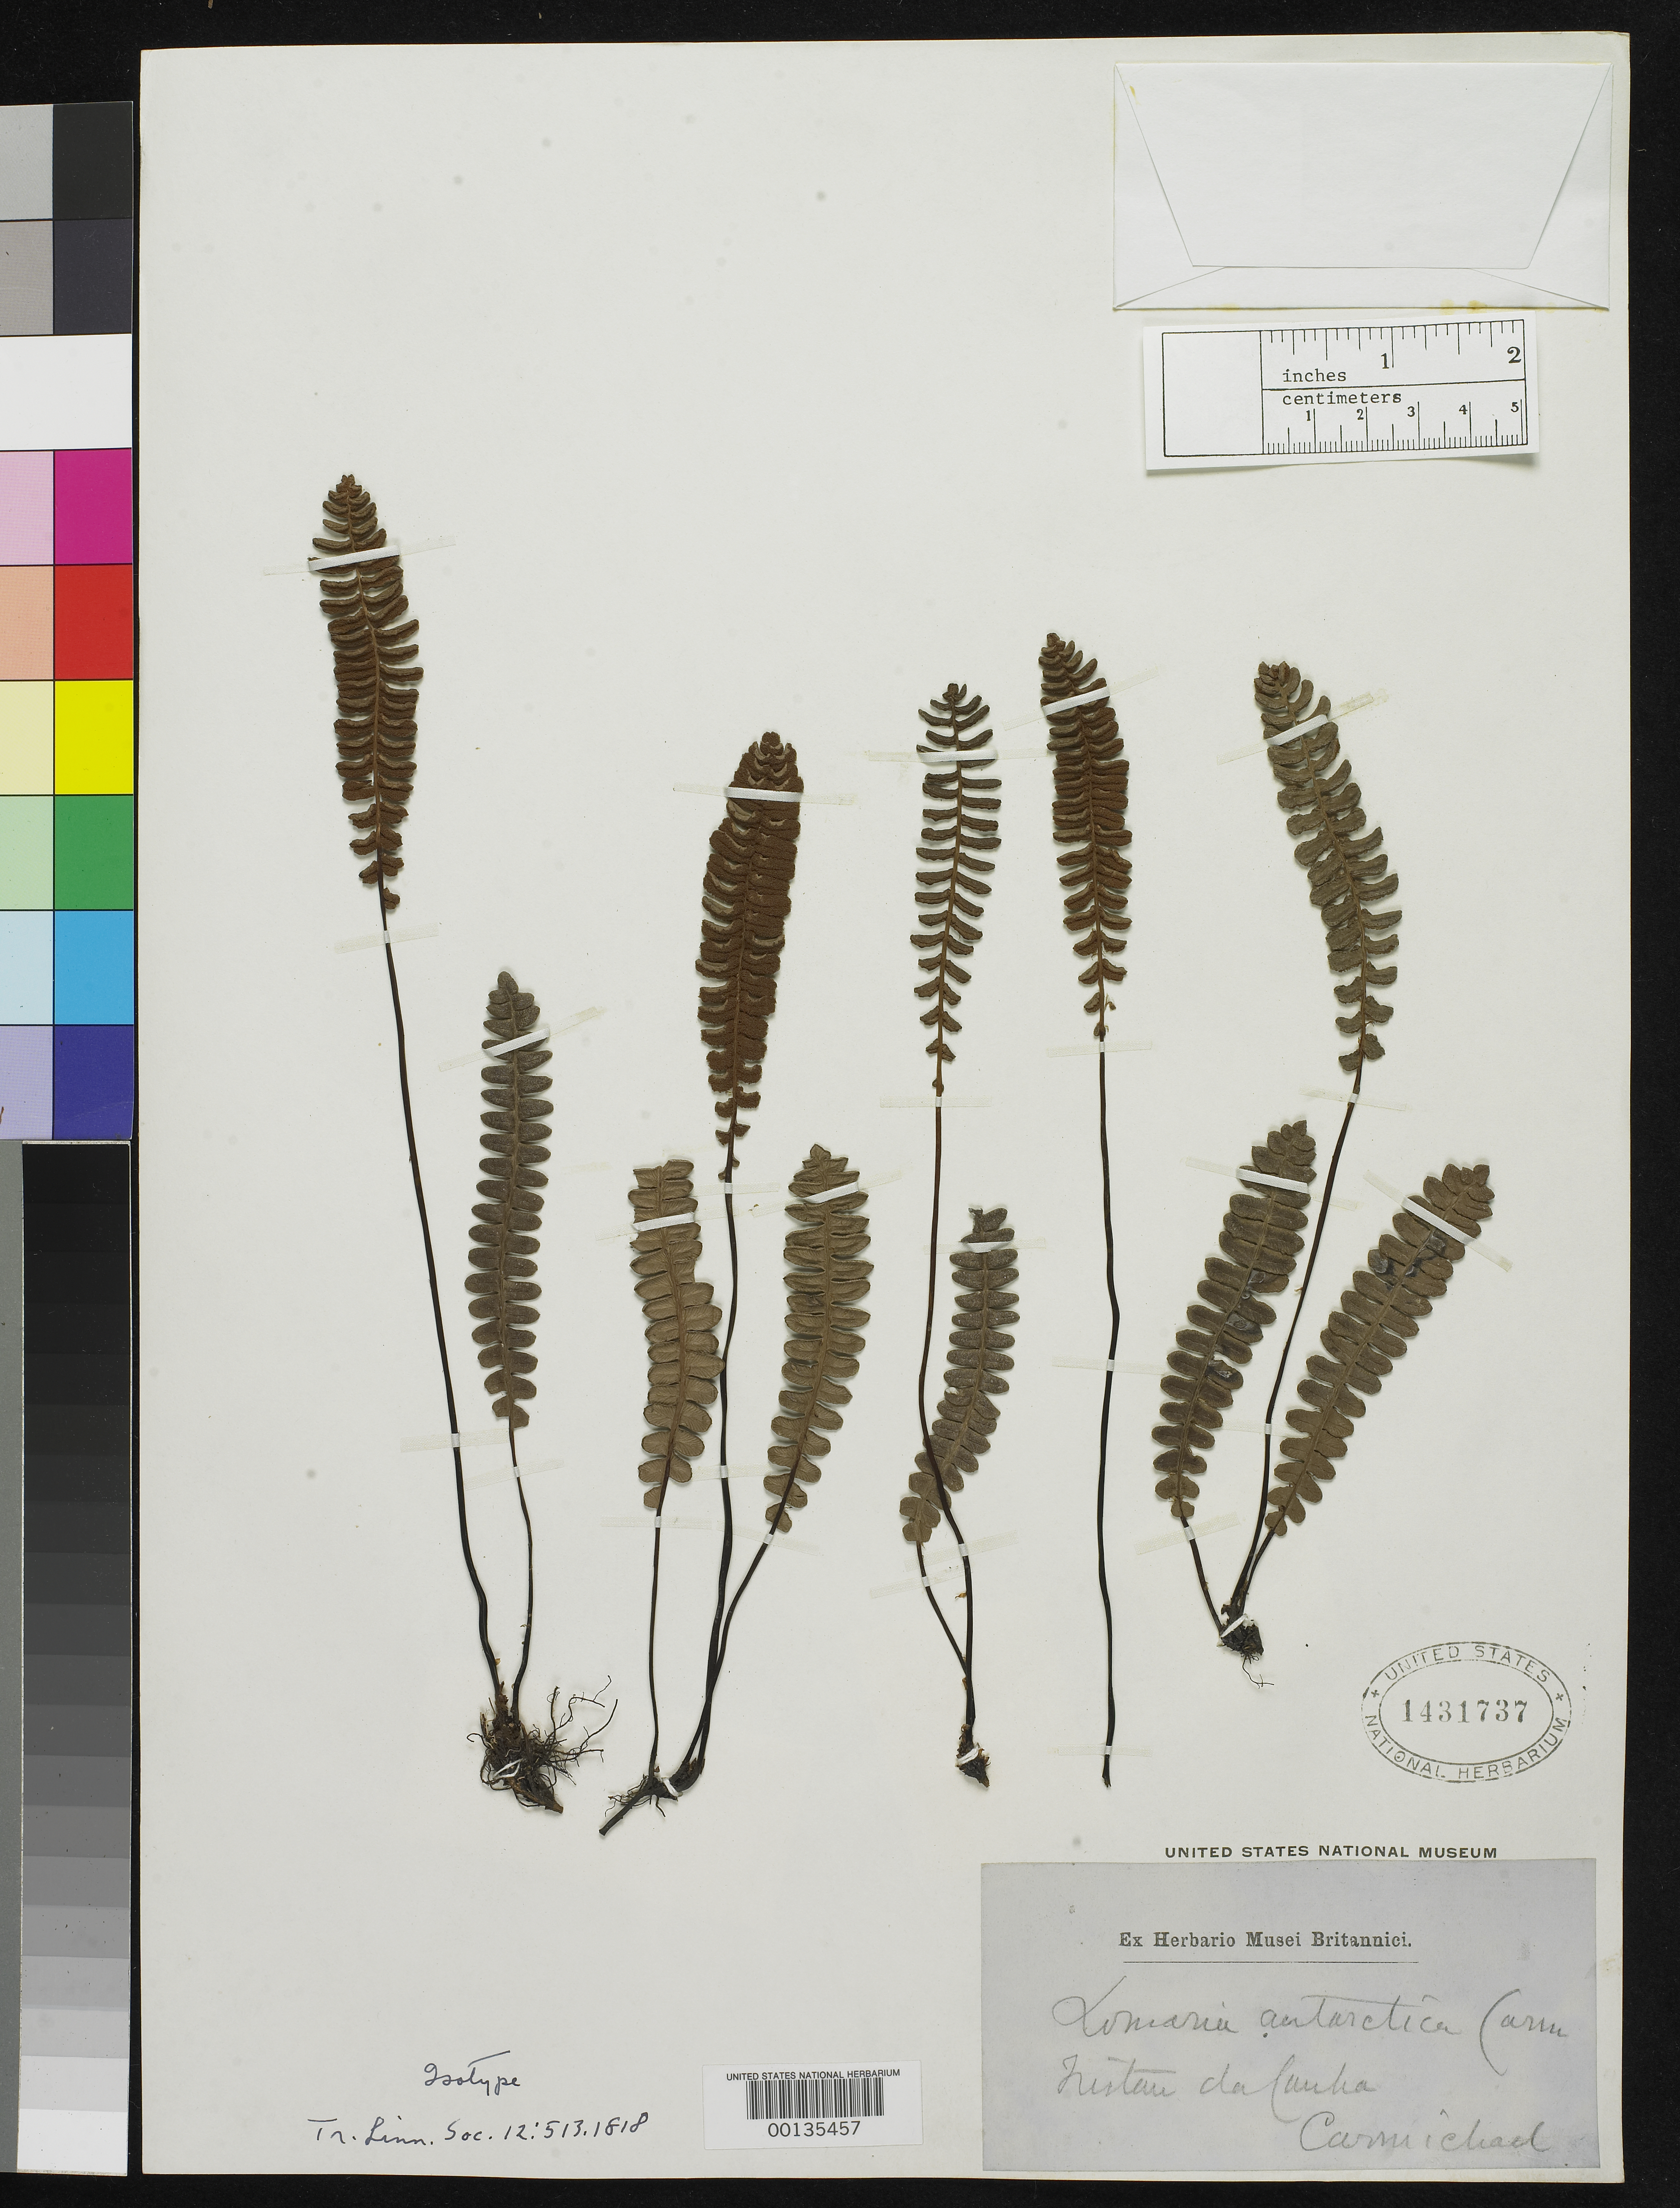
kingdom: Plantae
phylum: Tracheophyta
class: Polypodiopsida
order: Polypodiales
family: Blechnaceae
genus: Lomaria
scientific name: Lomaria antarctica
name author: Carmich.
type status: Type Collection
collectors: D. Carmichael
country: St. Helena Islands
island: Tristan da Cunha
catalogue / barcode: US 1431737